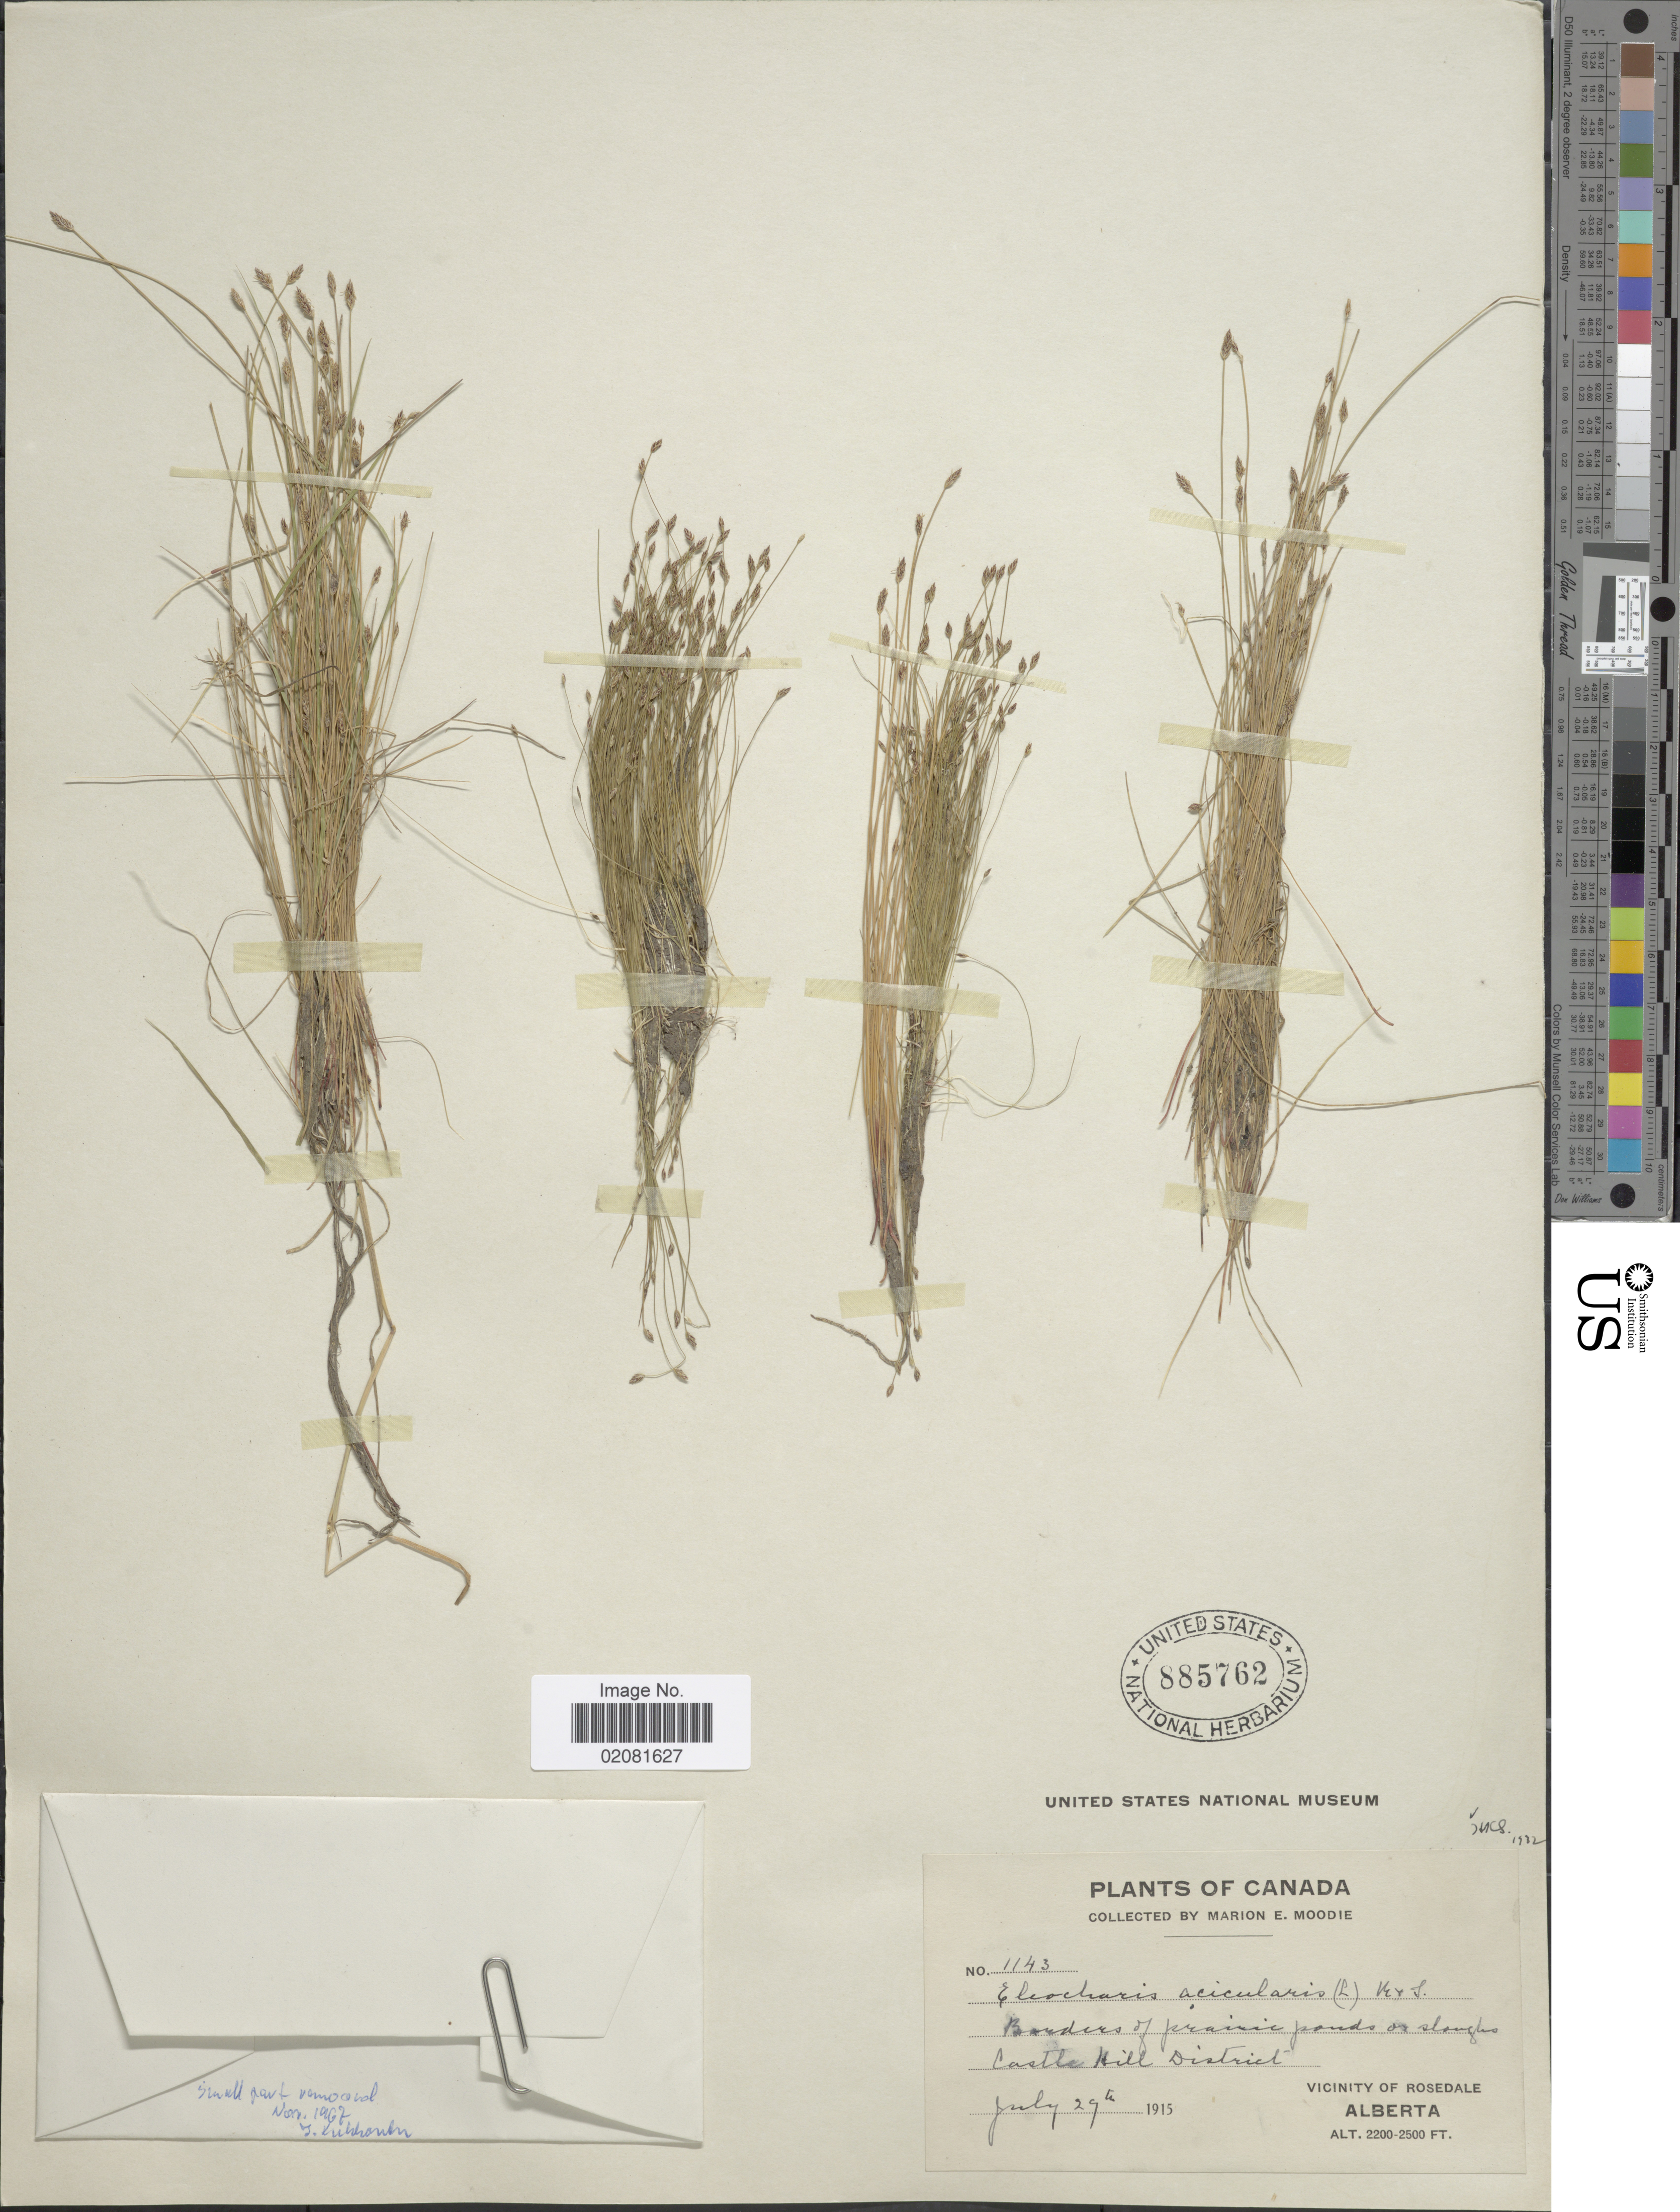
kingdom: Plantae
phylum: Tracheophyta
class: Liliopsida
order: Poales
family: Cyperaceae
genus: Eleocharis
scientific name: Eleocharis acicularis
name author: (L.) Roem. & Schult.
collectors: M. E. Moodie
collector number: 1143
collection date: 1915-07-29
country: Canada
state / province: Alberta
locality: Borders of prairie ponds on sloughs Castle Hill District. Vicinity of Rosedale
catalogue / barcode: US 885762